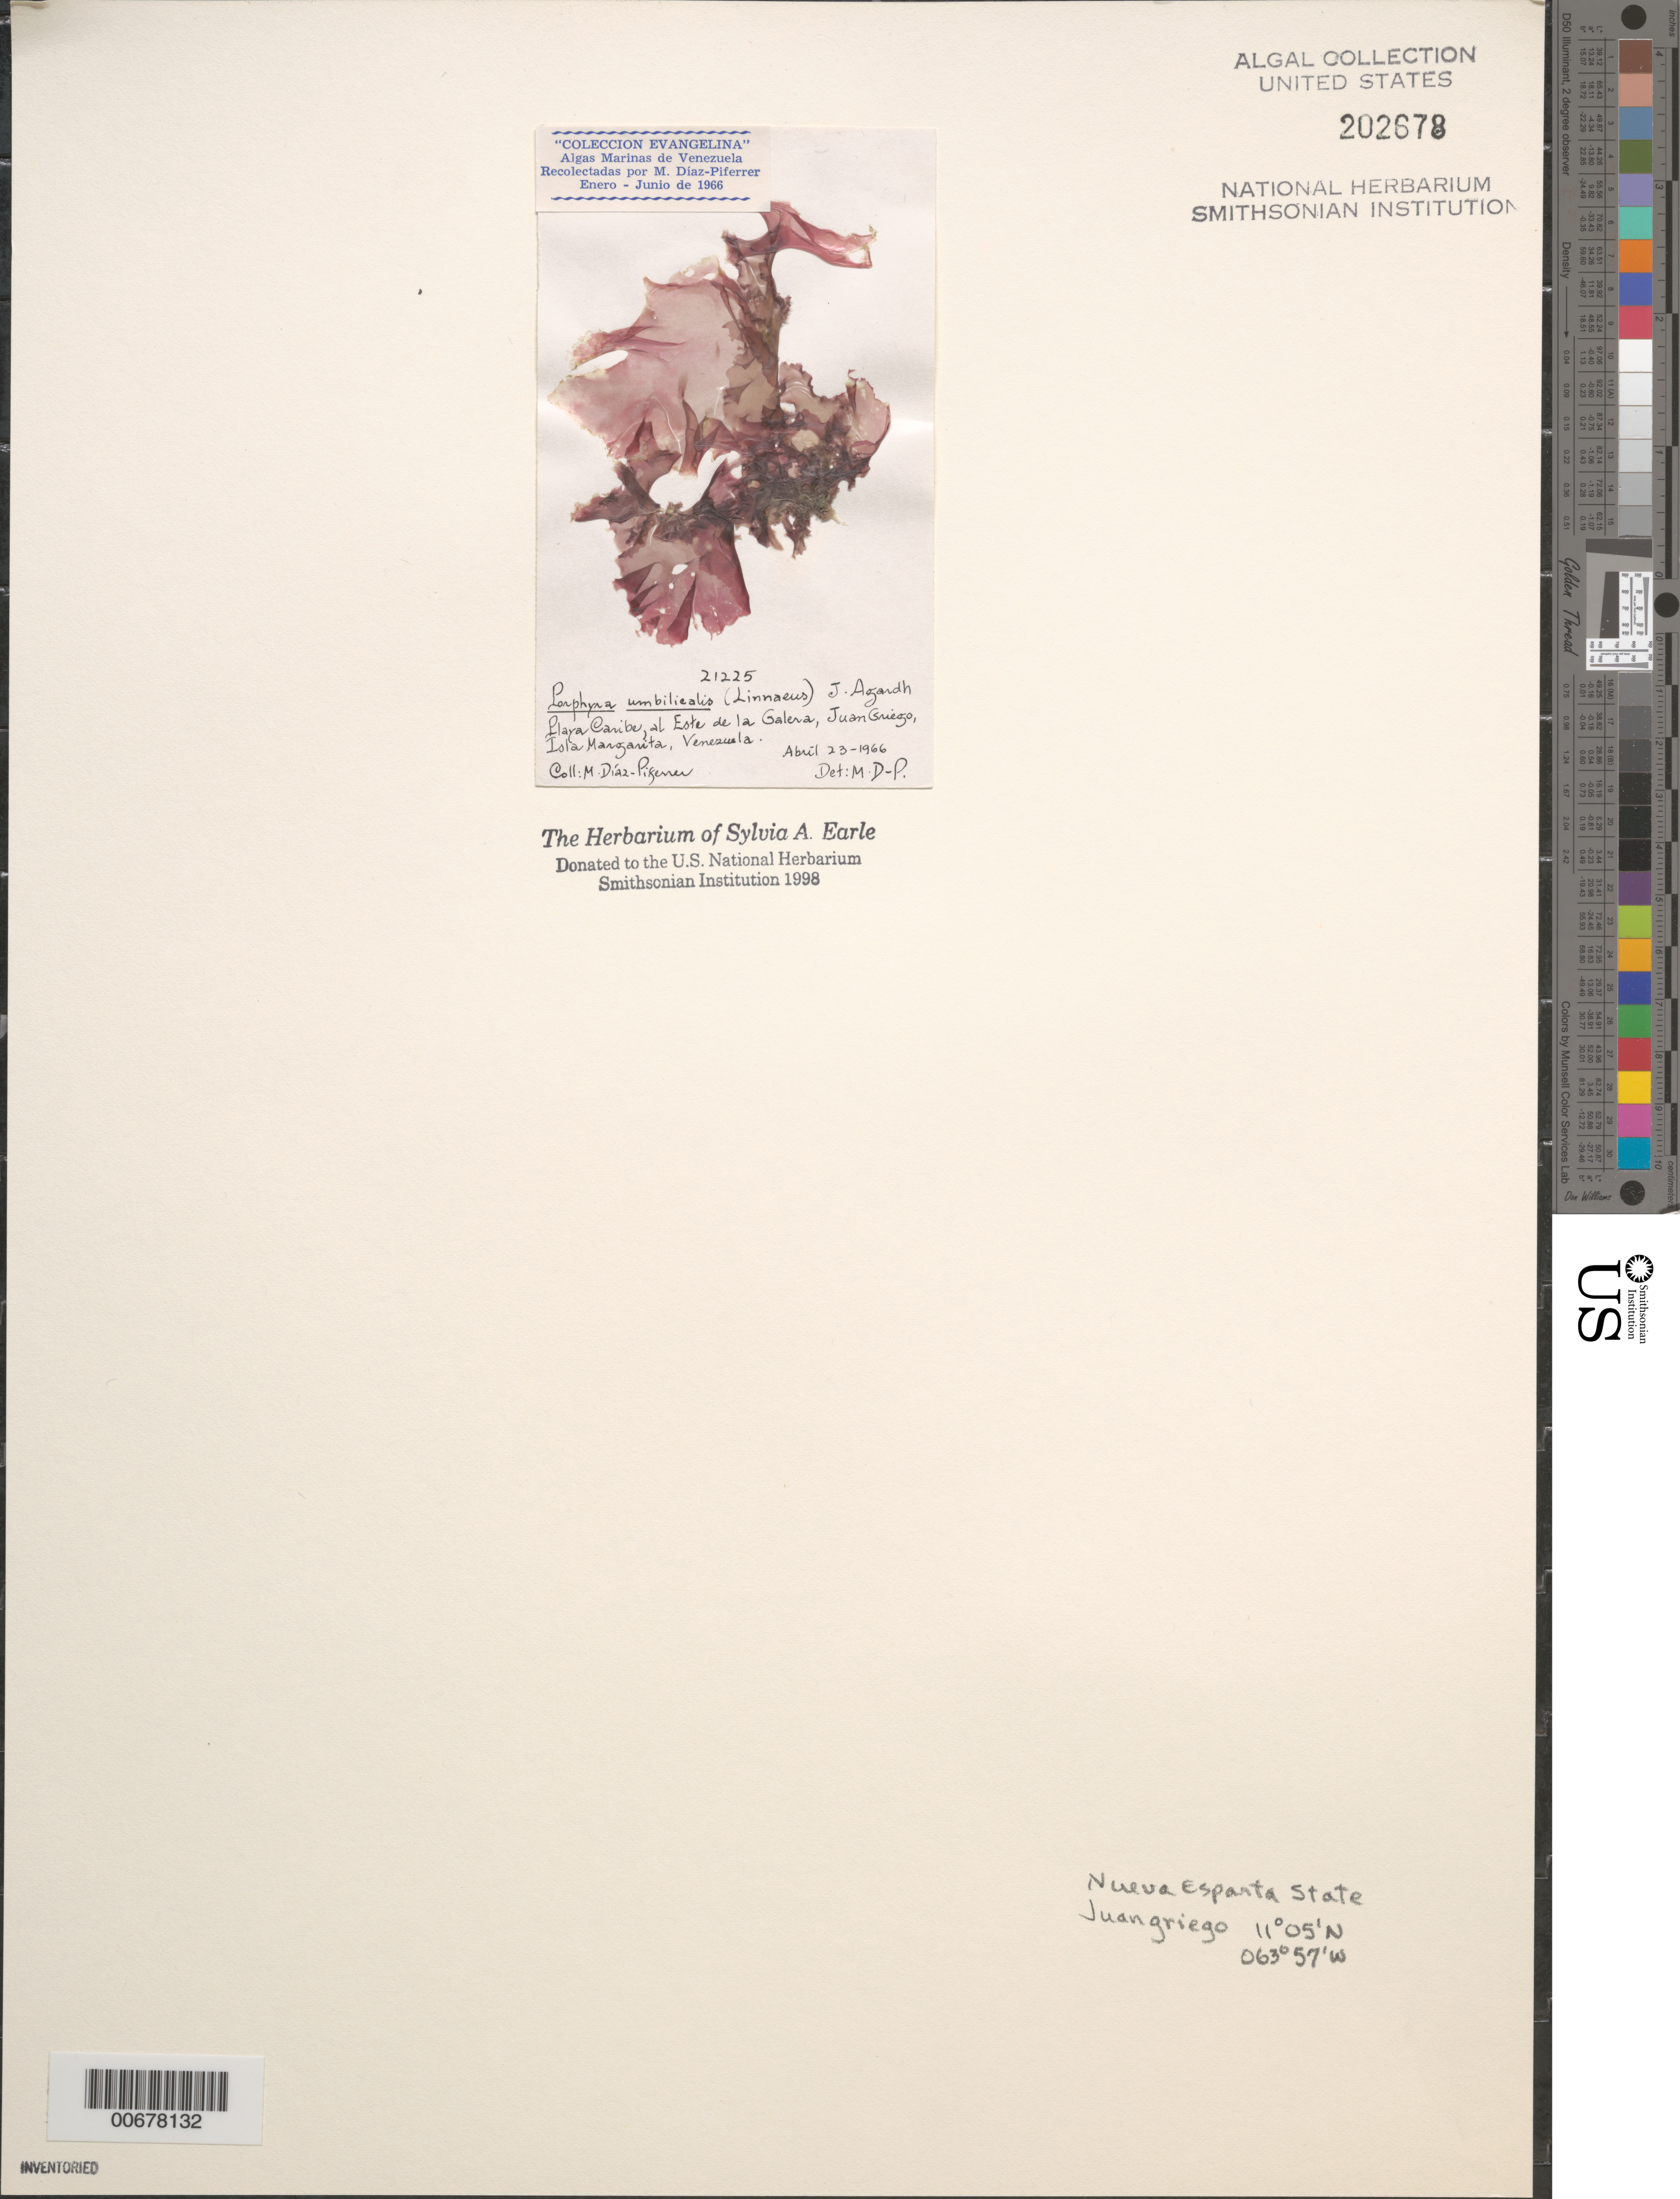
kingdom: Plantae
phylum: Rhodophyta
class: Bangiophyceae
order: Bangiales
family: Bangiaceae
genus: Porphyra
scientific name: Porphyra umbilicalis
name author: Kütz.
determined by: Diaz-Piferrer, M.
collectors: M. Diaz-Piferrer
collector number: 21225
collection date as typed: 23 Apr 1966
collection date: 1966-04-23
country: Venezuela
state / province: Nueva Esparta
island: Margarita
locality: Playa Caribe, Juan Griego, east of La Galera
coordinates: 11 09' N, 63 54' W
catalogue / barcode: US 202678